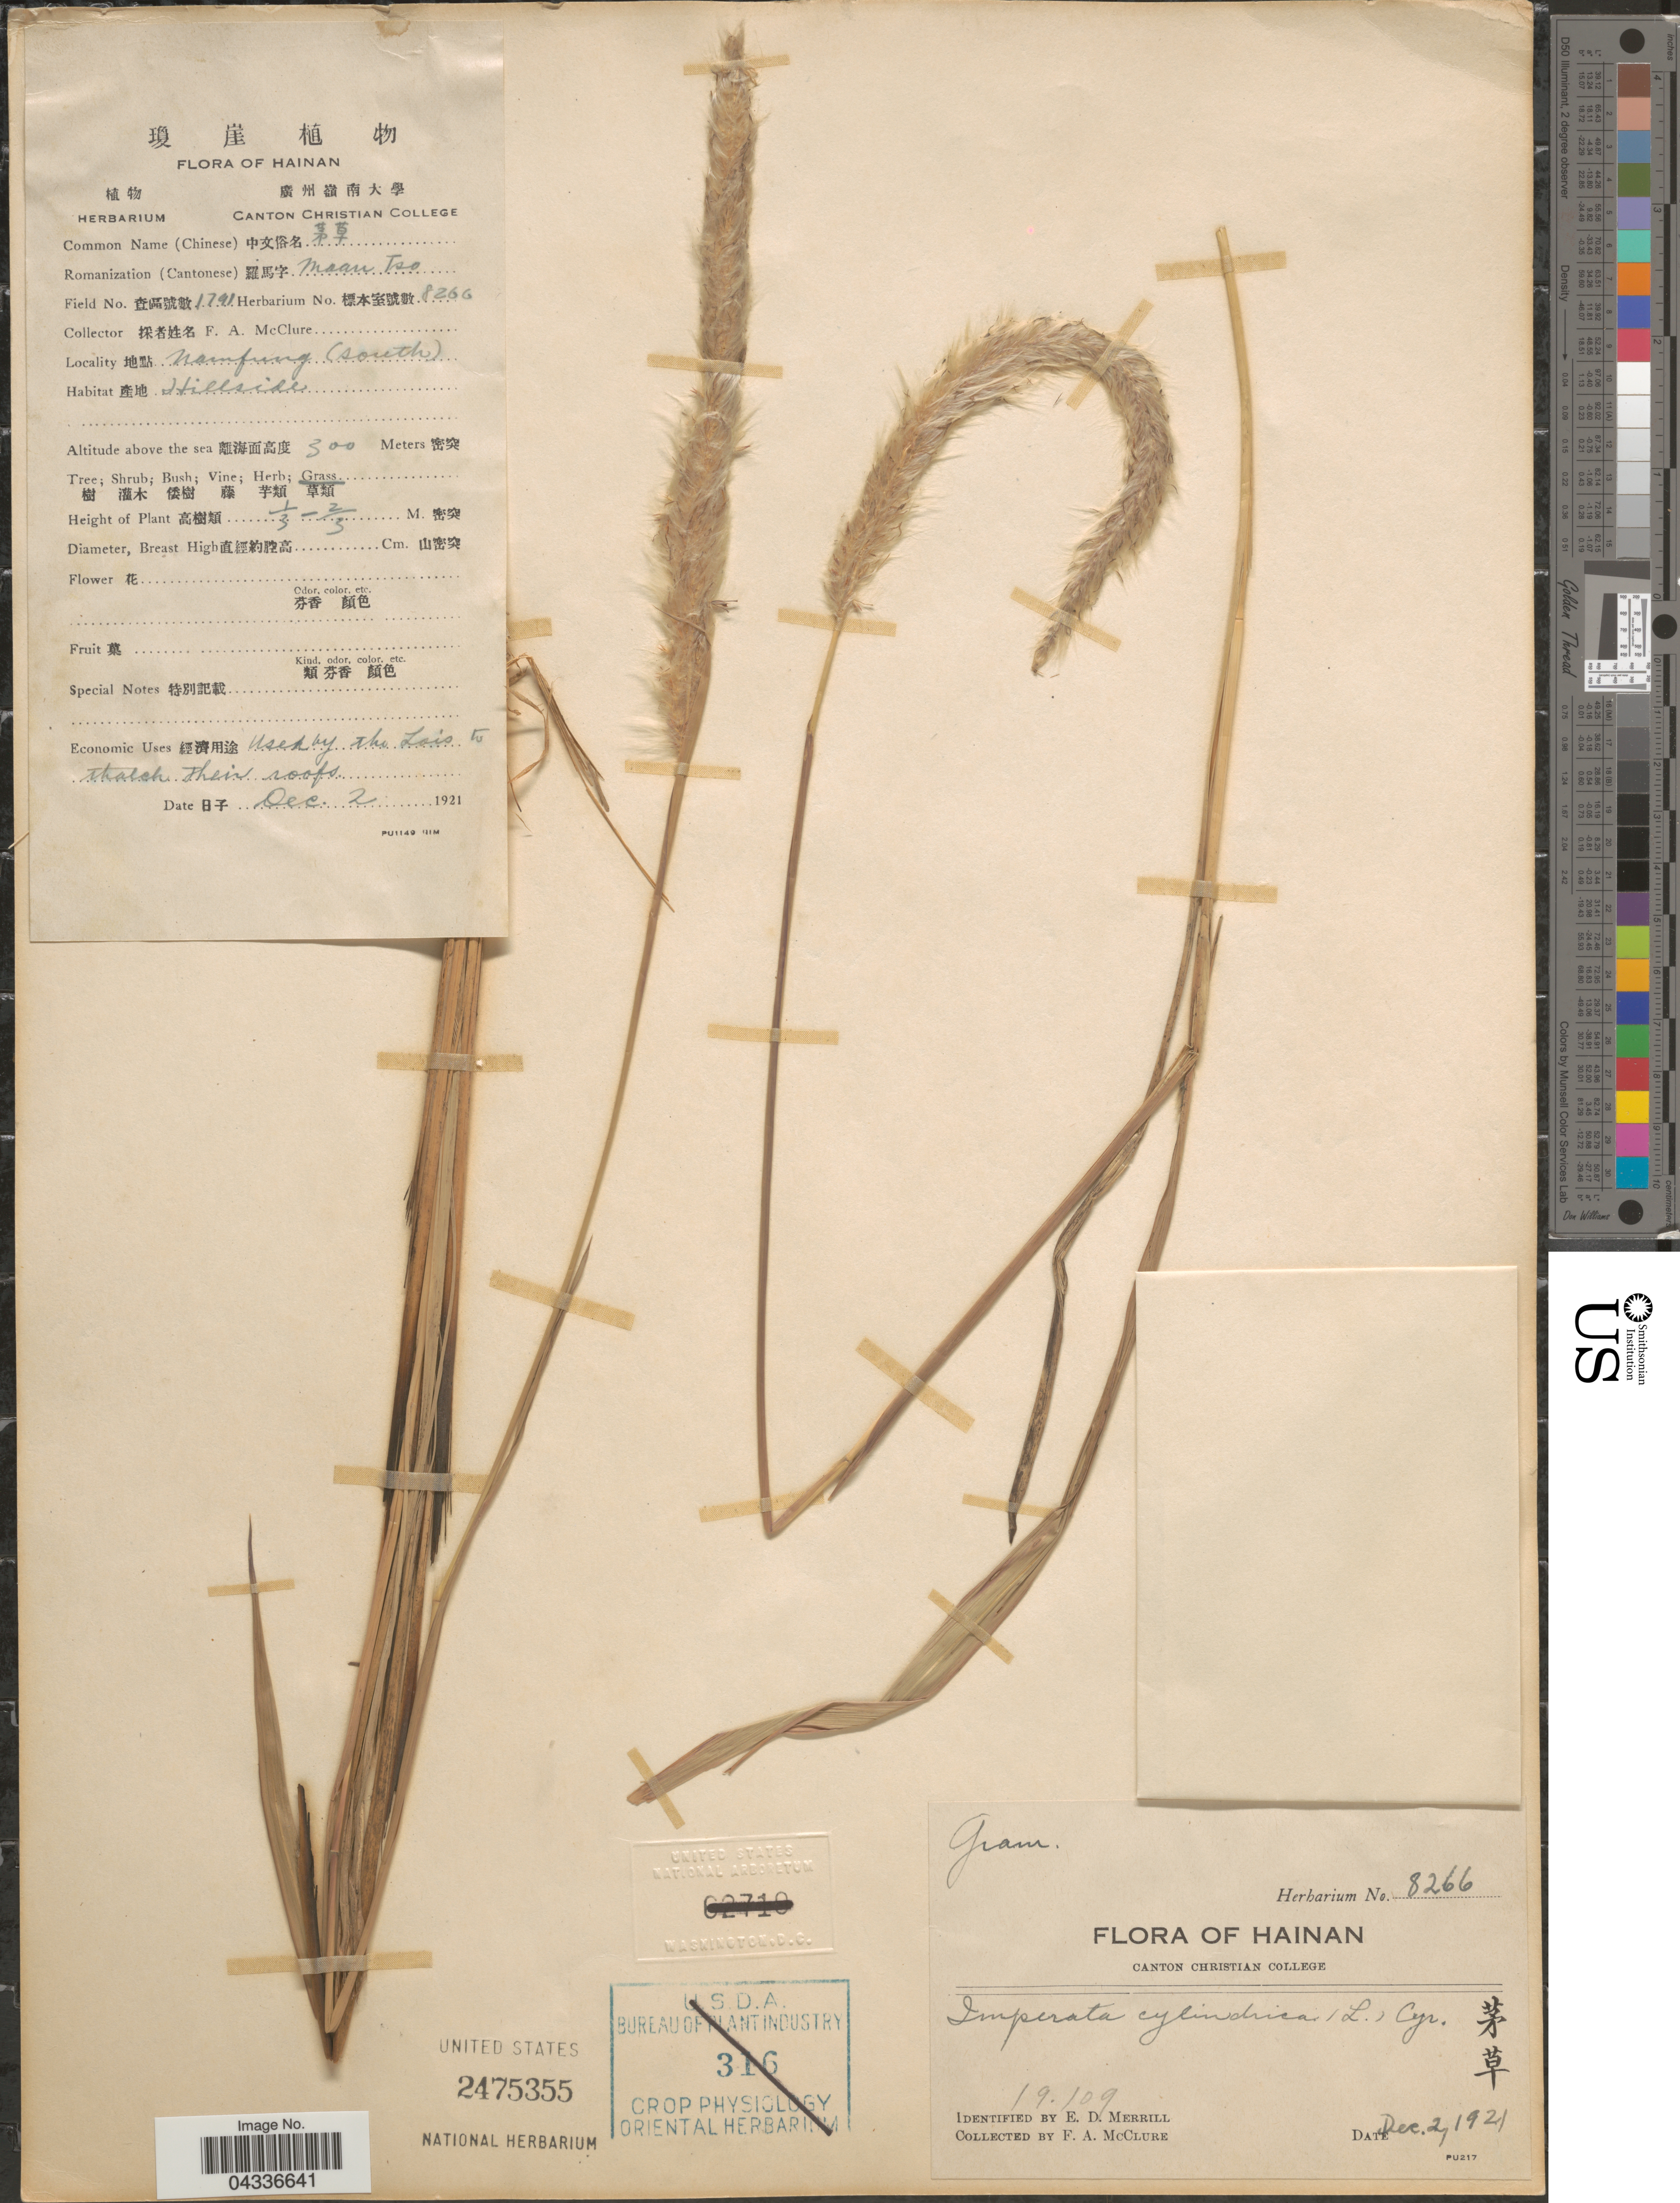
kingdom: Plantae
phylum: Tracheophyta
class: Liliopsida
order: Poales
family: Poaceae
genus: Imperata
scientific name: Imperata cylindrica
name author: (L.) P. Beauv.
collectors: F. A. McClure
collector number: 1791/8266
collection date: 1921-12-02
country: China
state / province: Hainan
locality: Mamfung (south).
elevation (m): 300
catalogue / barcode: US 2475355